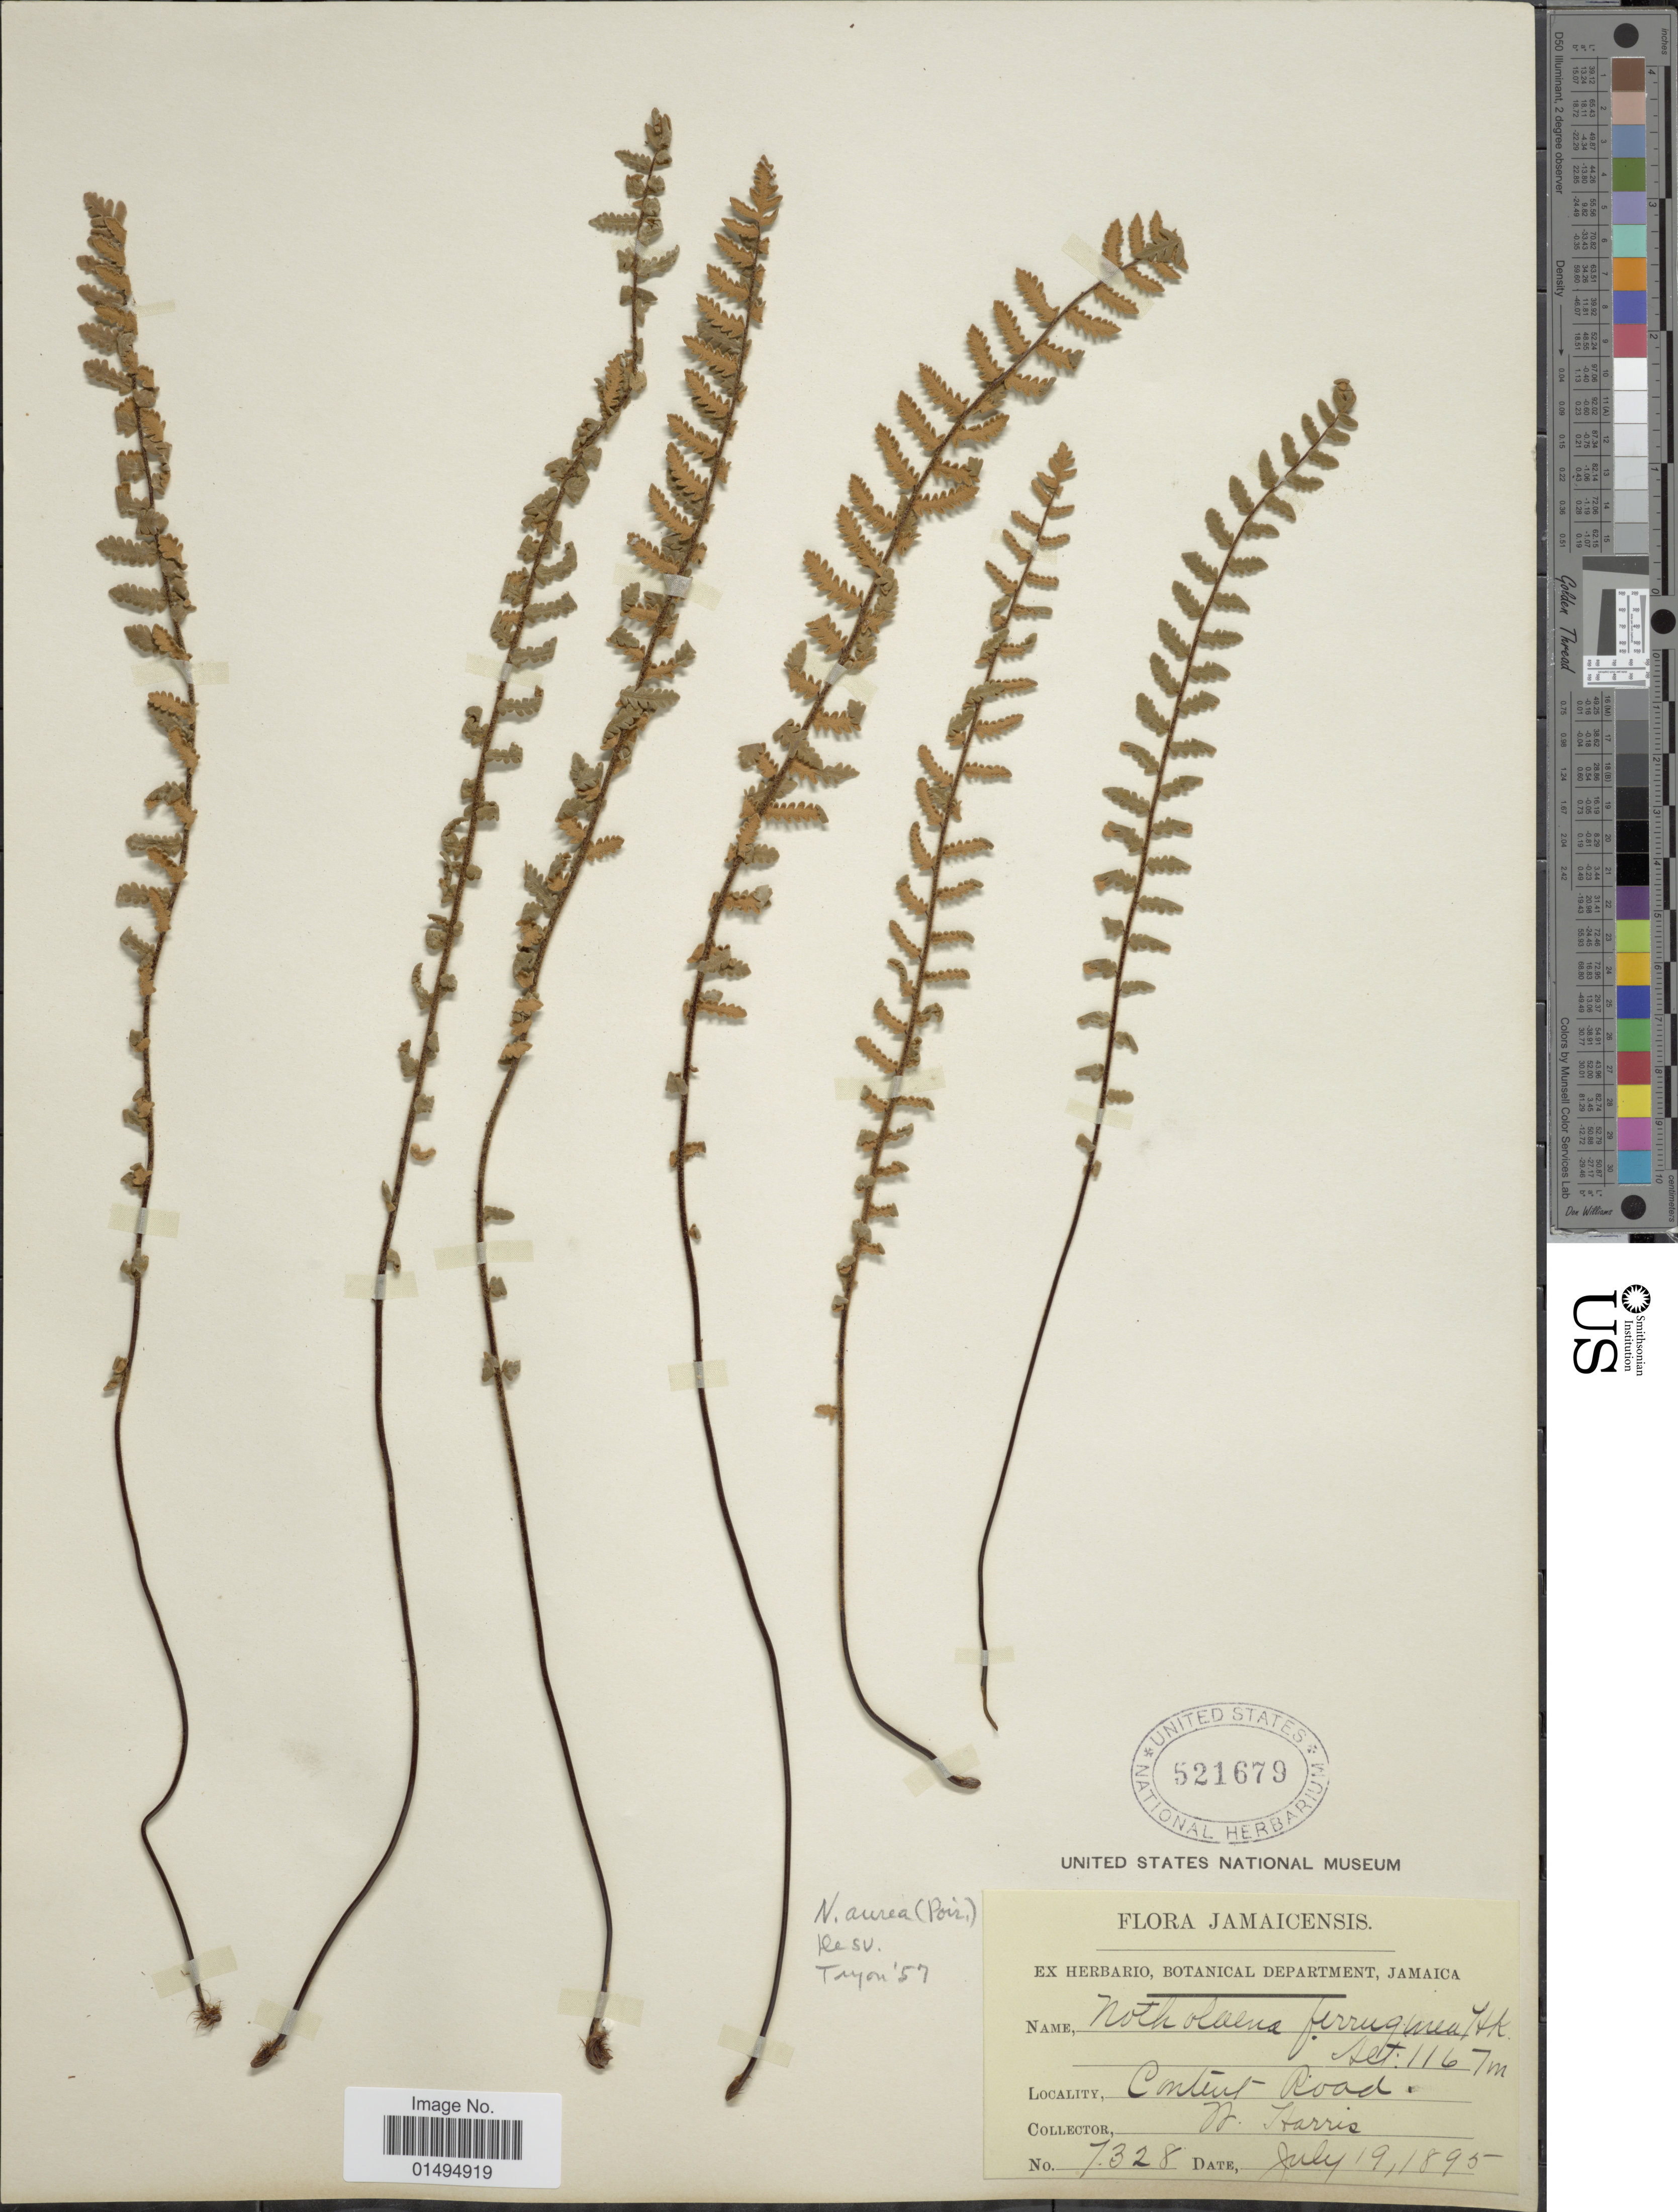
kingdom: Plantae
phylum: Tracheophyta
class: Polypodiopsida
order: Polypodiales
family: Pteridaceae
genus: Myriopteris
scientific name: Myriopteris aurea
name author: (Poir.) Grusz & Windham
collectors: N. Harris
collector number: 7328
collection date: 1895-07-19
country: Jamaica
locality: Content Road. Jamaicensis.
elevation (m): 1167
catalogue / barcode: US 521679